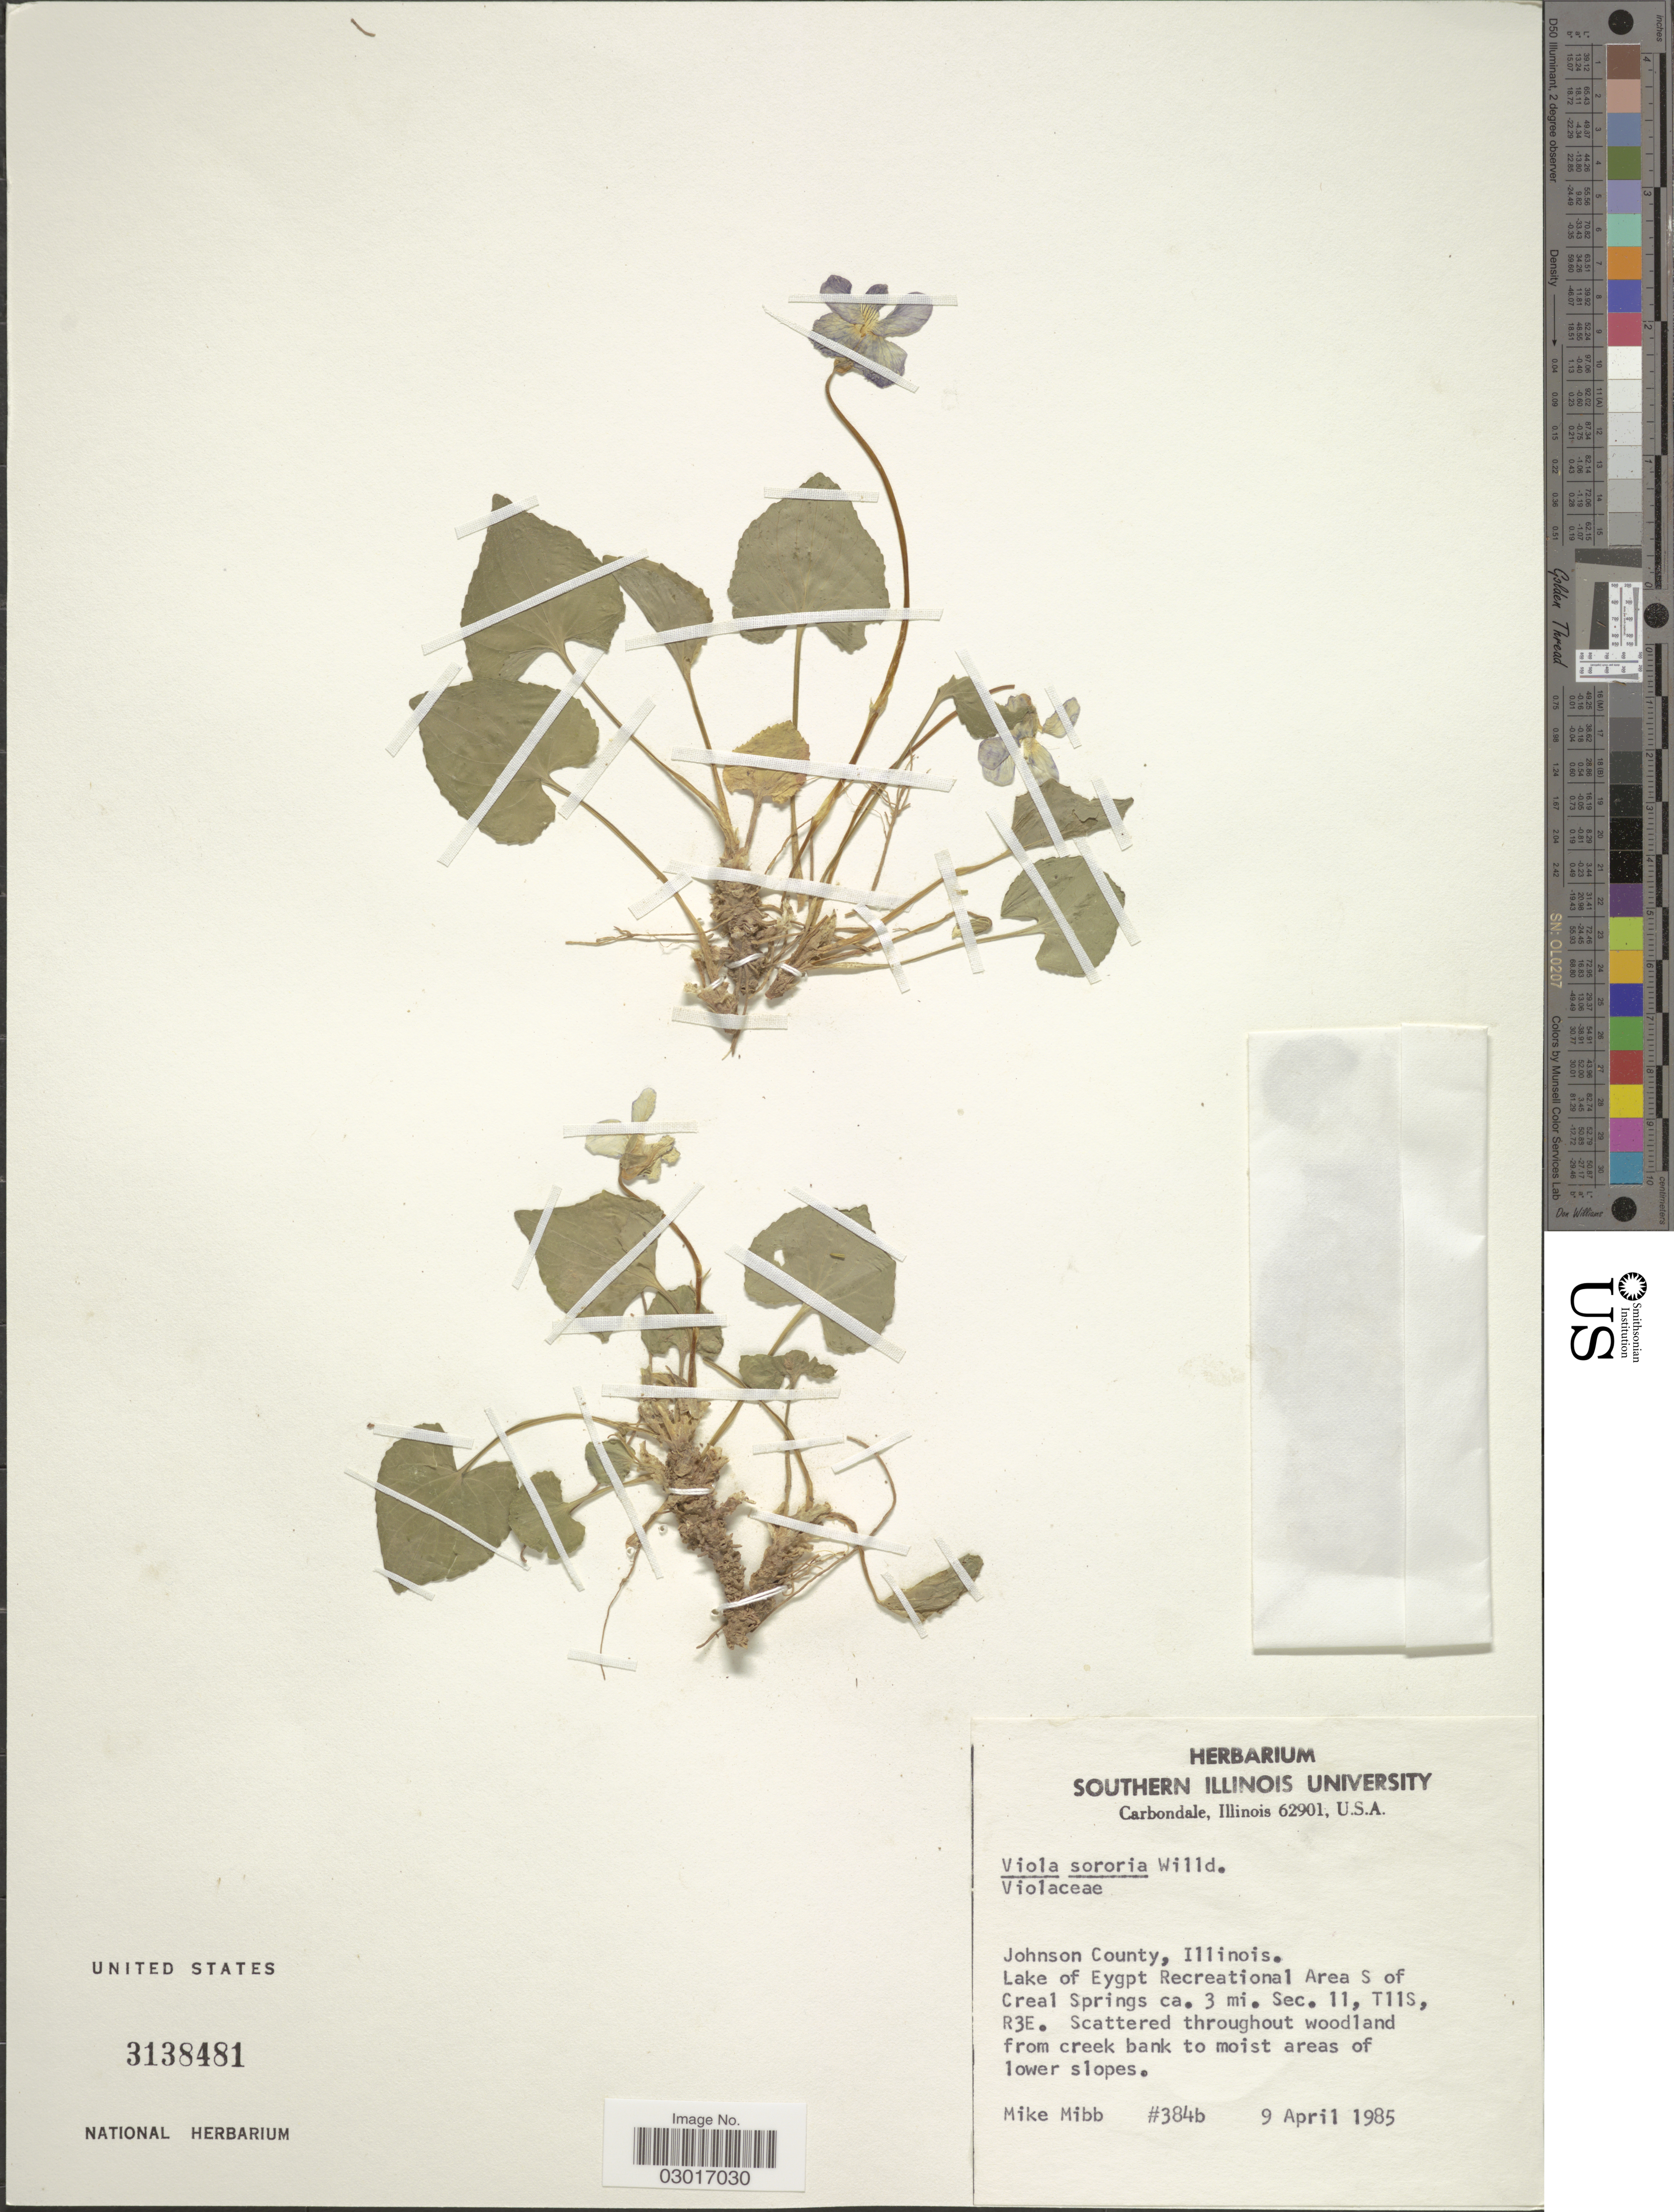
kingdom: Plantae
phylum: Tracheophyta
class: Magnoliopsida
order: Malpighiales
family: Violaceae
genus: Viola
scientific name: Viola sororia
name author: Willd.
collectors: M. Mibb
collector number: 384b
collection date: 1985-04-09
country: United States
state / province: Illinois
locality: Johnson County, Lake of Egypt Recreational Area S of Creal Springs ca. 3 mi. Sec. 11, T11S, R3E.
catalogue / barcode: US 3138481